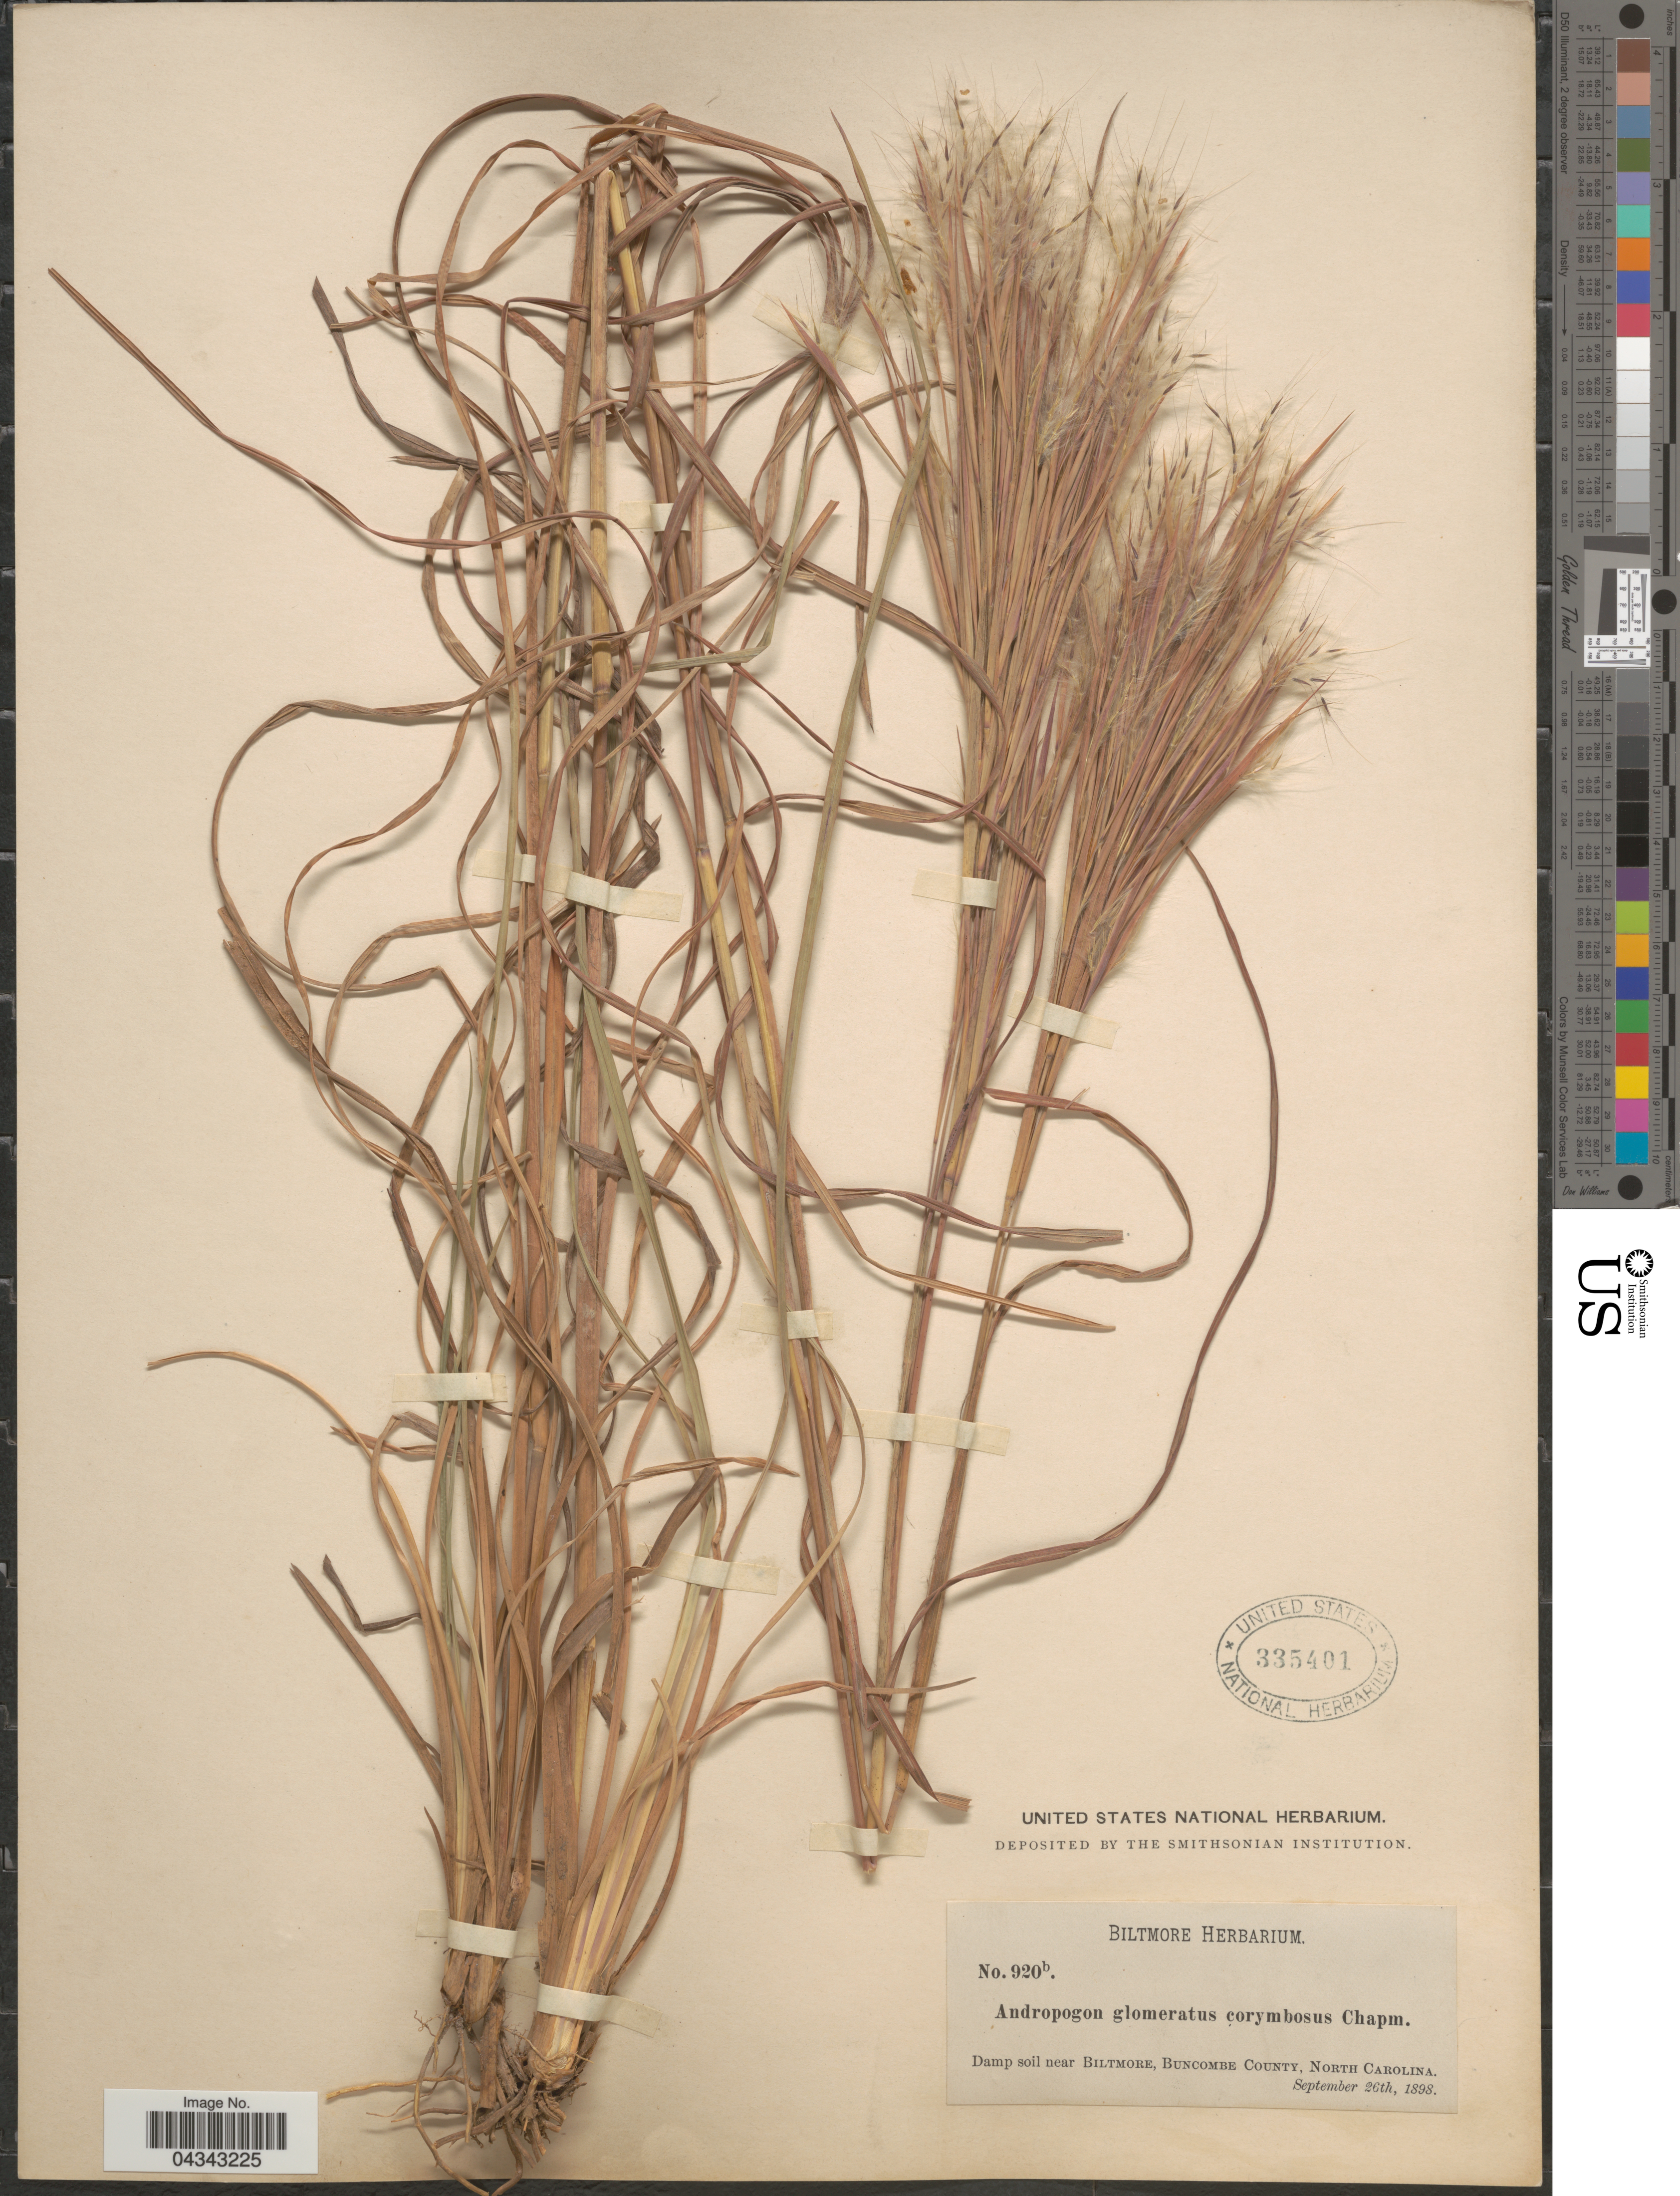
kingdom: Plantae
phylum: Tracheophyta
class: Liliopsida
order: Poales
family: Poaceae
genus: Andropogon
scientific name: Andropogon glomeratus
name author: (Walter) Britton, Stearns & Poggenb.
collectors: ex herb. Biltmore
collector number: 920b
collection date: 1898-09-26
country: United States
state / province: North Carolina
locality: Damp soil near Biltmore, Buncombe County.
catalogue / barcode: US 335401